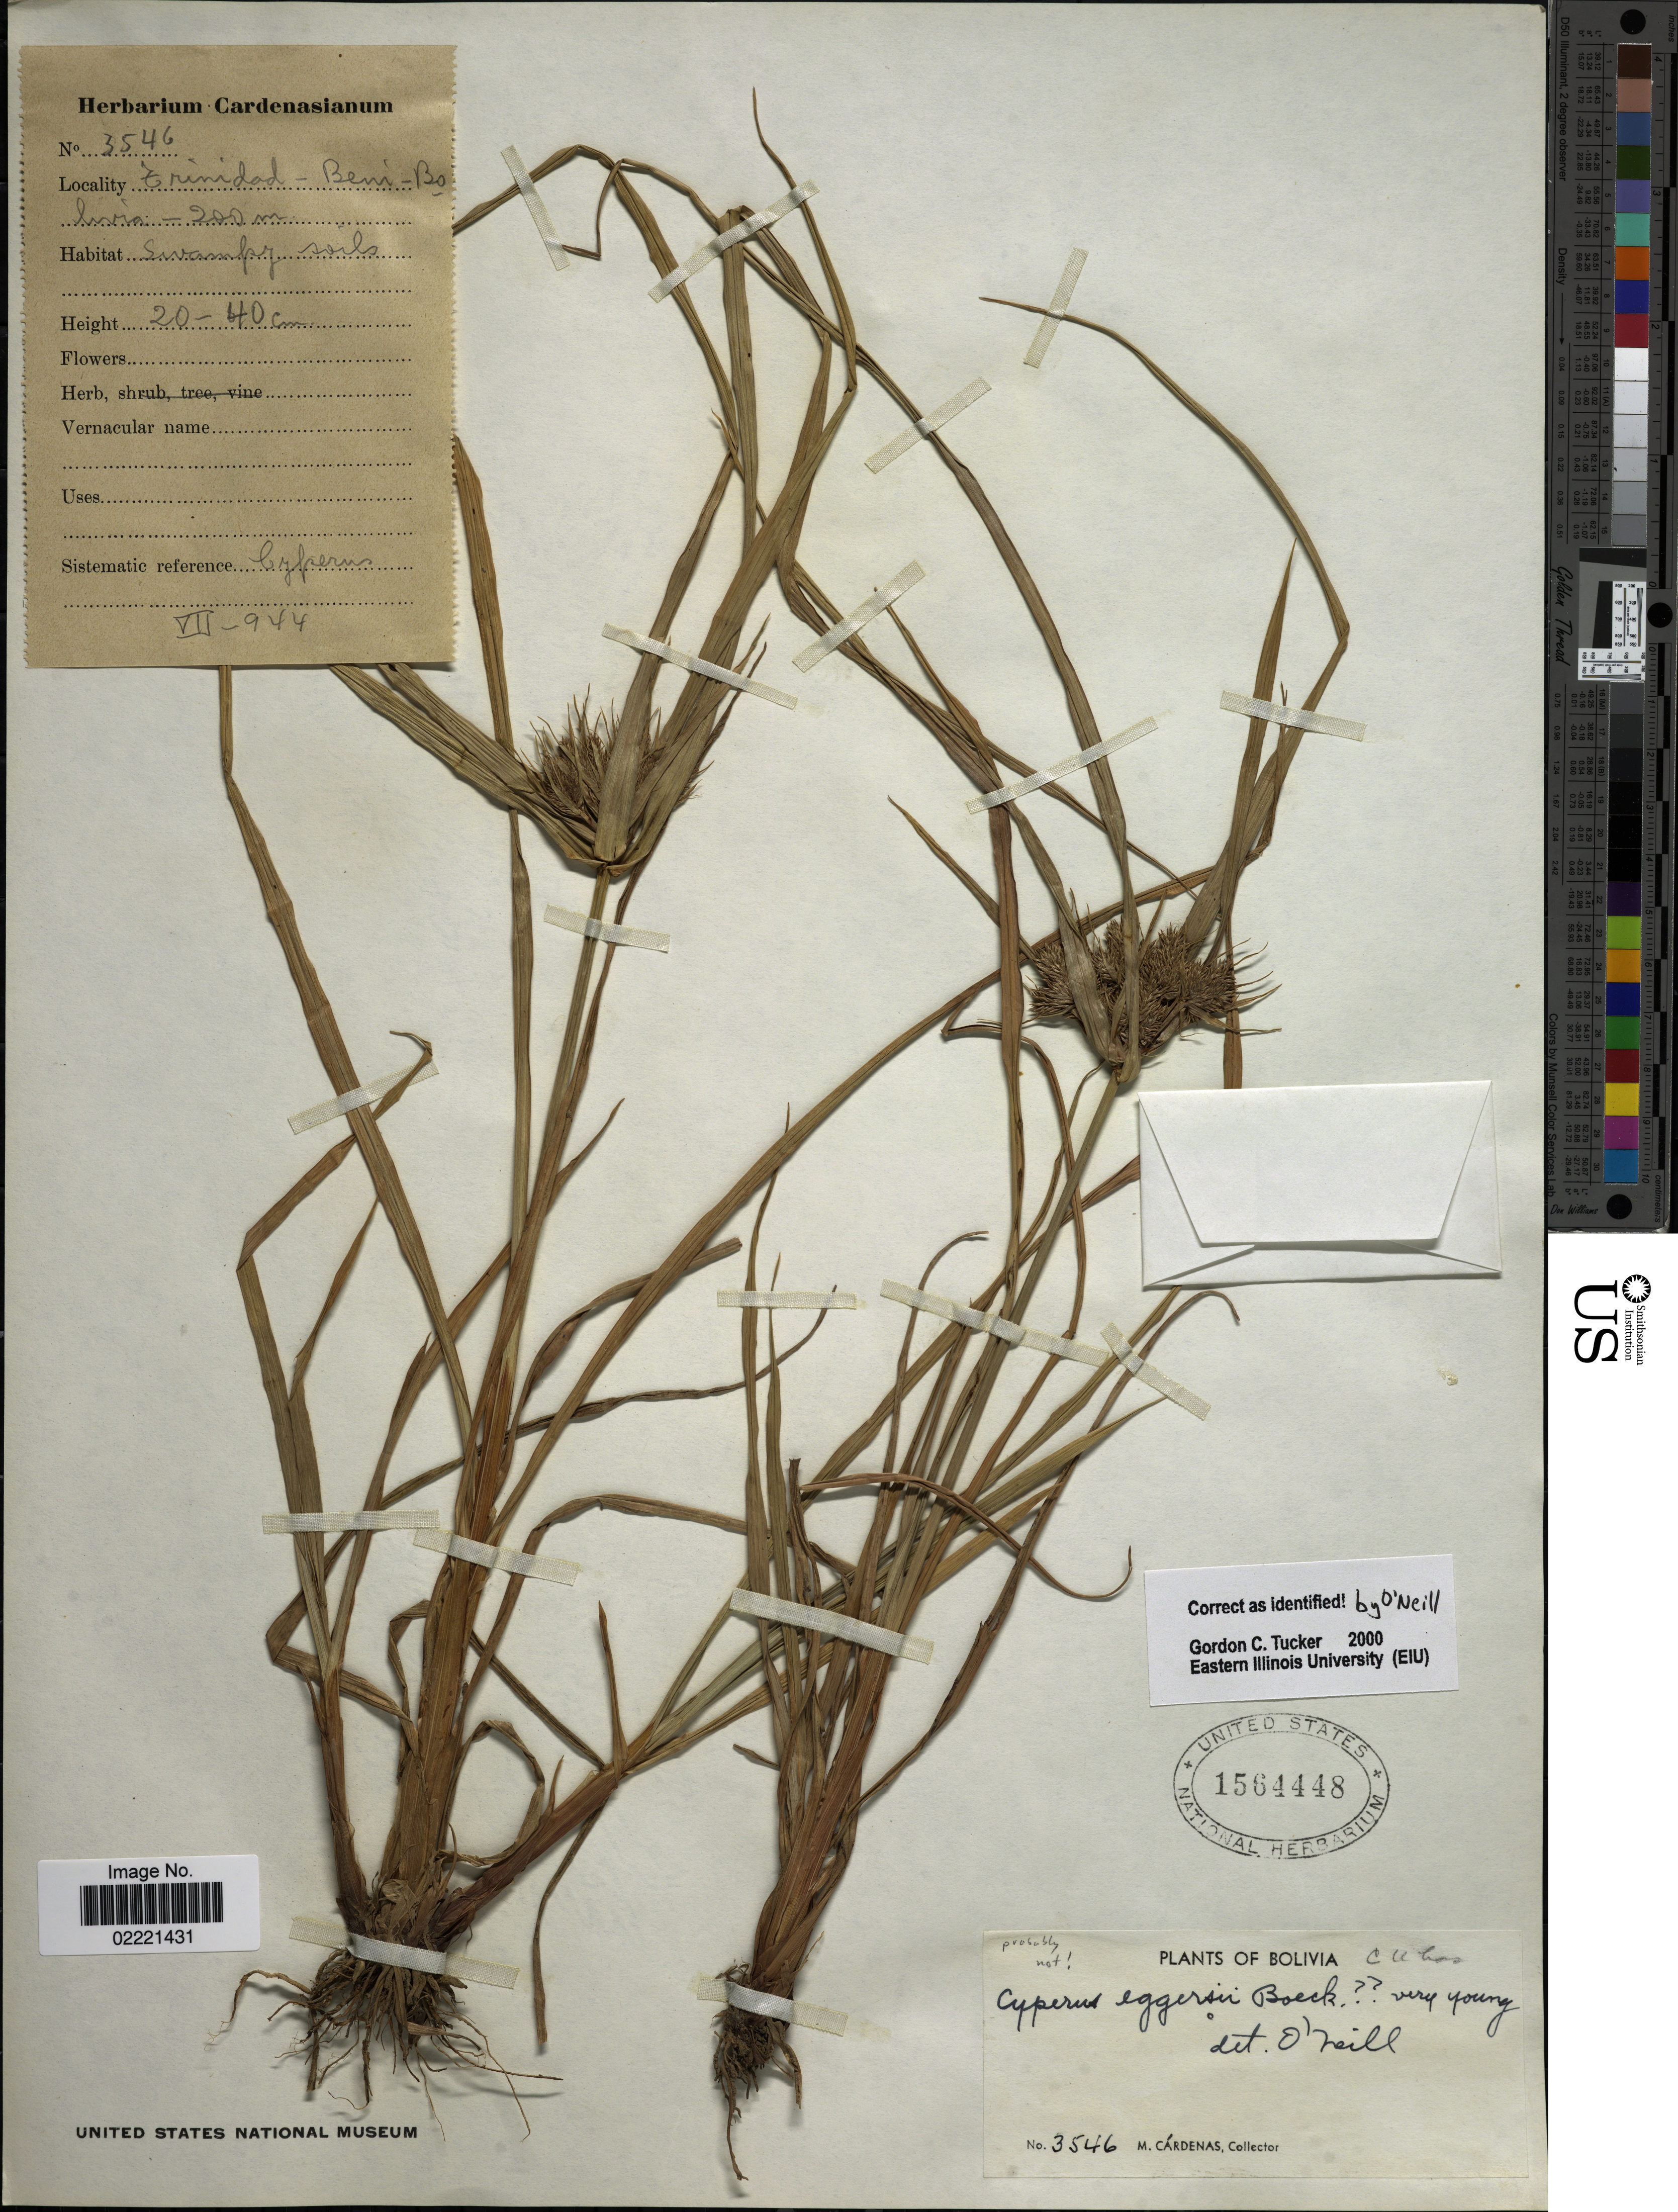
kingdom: Plantae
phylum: Tracheophyta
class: Liliopsida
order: Poales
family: Cyperaceae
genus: Cyperus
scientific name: Cyperus eggersii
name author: Boeckeler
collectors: M. Cárdenas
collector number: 3546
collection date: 1944-07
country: Bolivia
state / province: Beni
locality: Trinidad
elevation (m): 200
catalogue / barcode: US 1564448